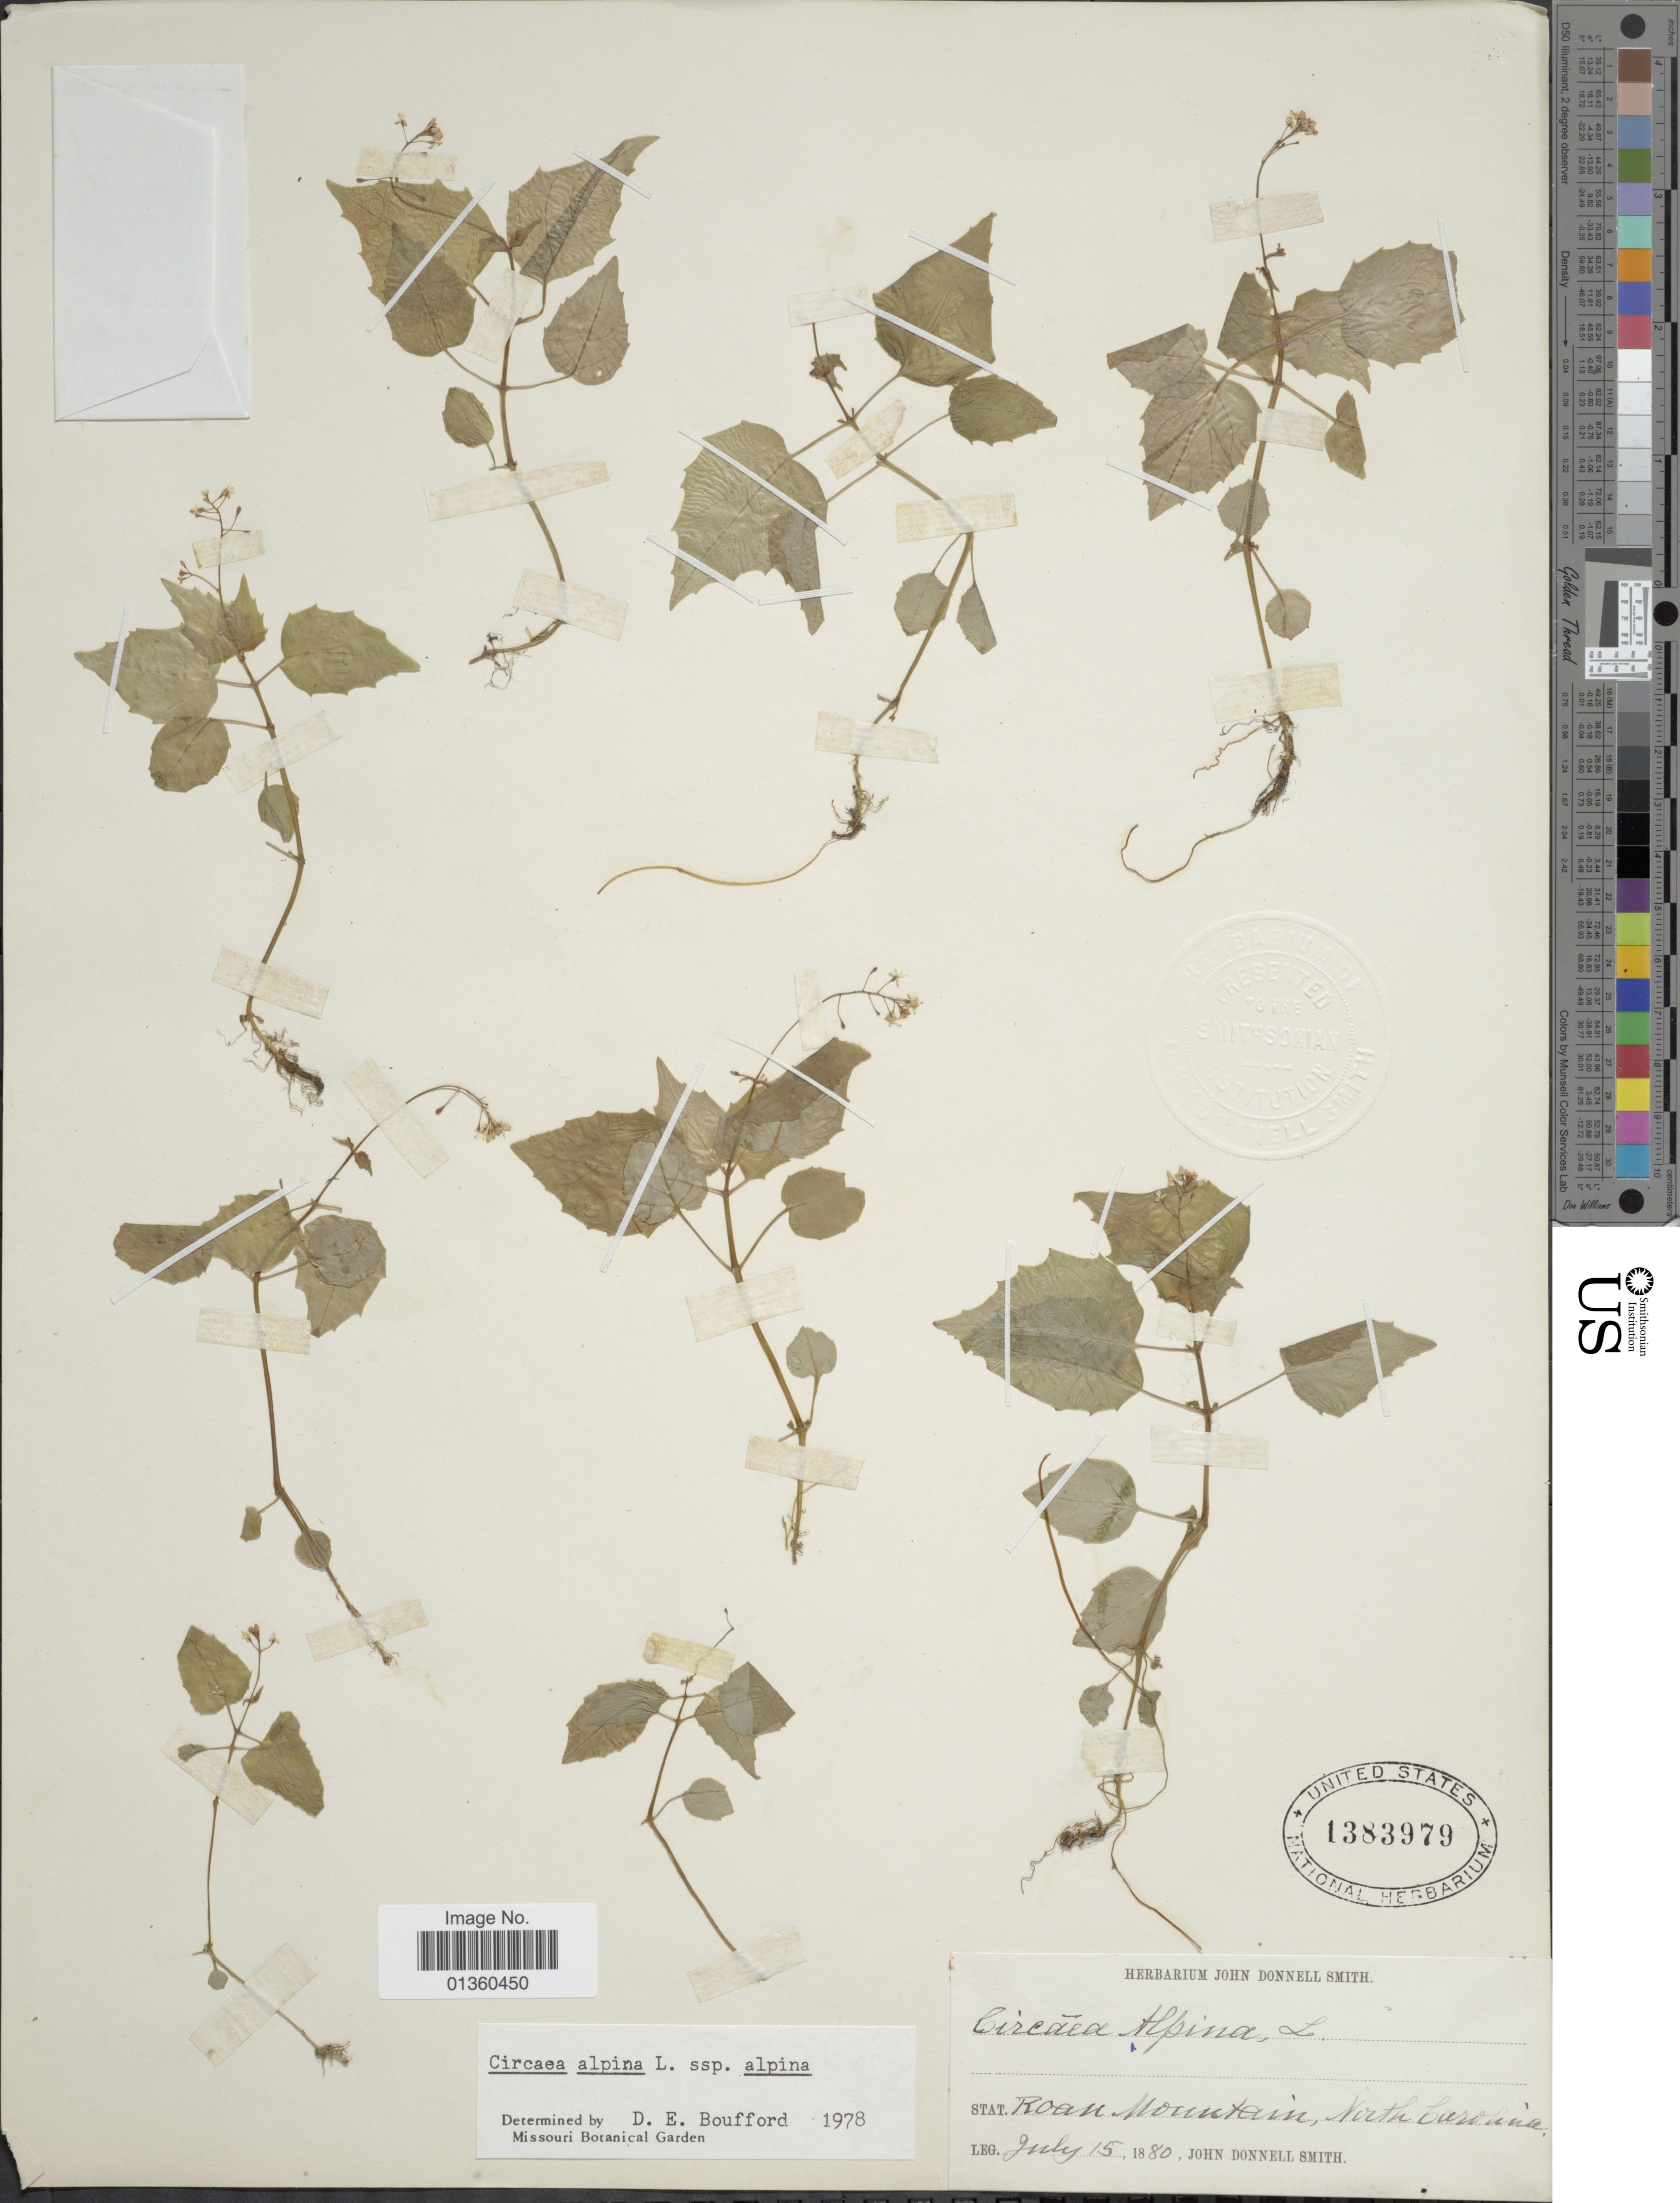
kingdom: Plantae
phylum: Tracheophyta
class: Magnoliopsida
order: Myrtales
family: Onagraceae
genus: Circaea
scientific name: Circaea alpina subsp. alpina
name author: L.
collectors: J. Donnell Smith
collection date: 1880-07-15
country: United States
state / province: North Carolina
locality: Roan Mountain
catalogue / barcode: US 1383979